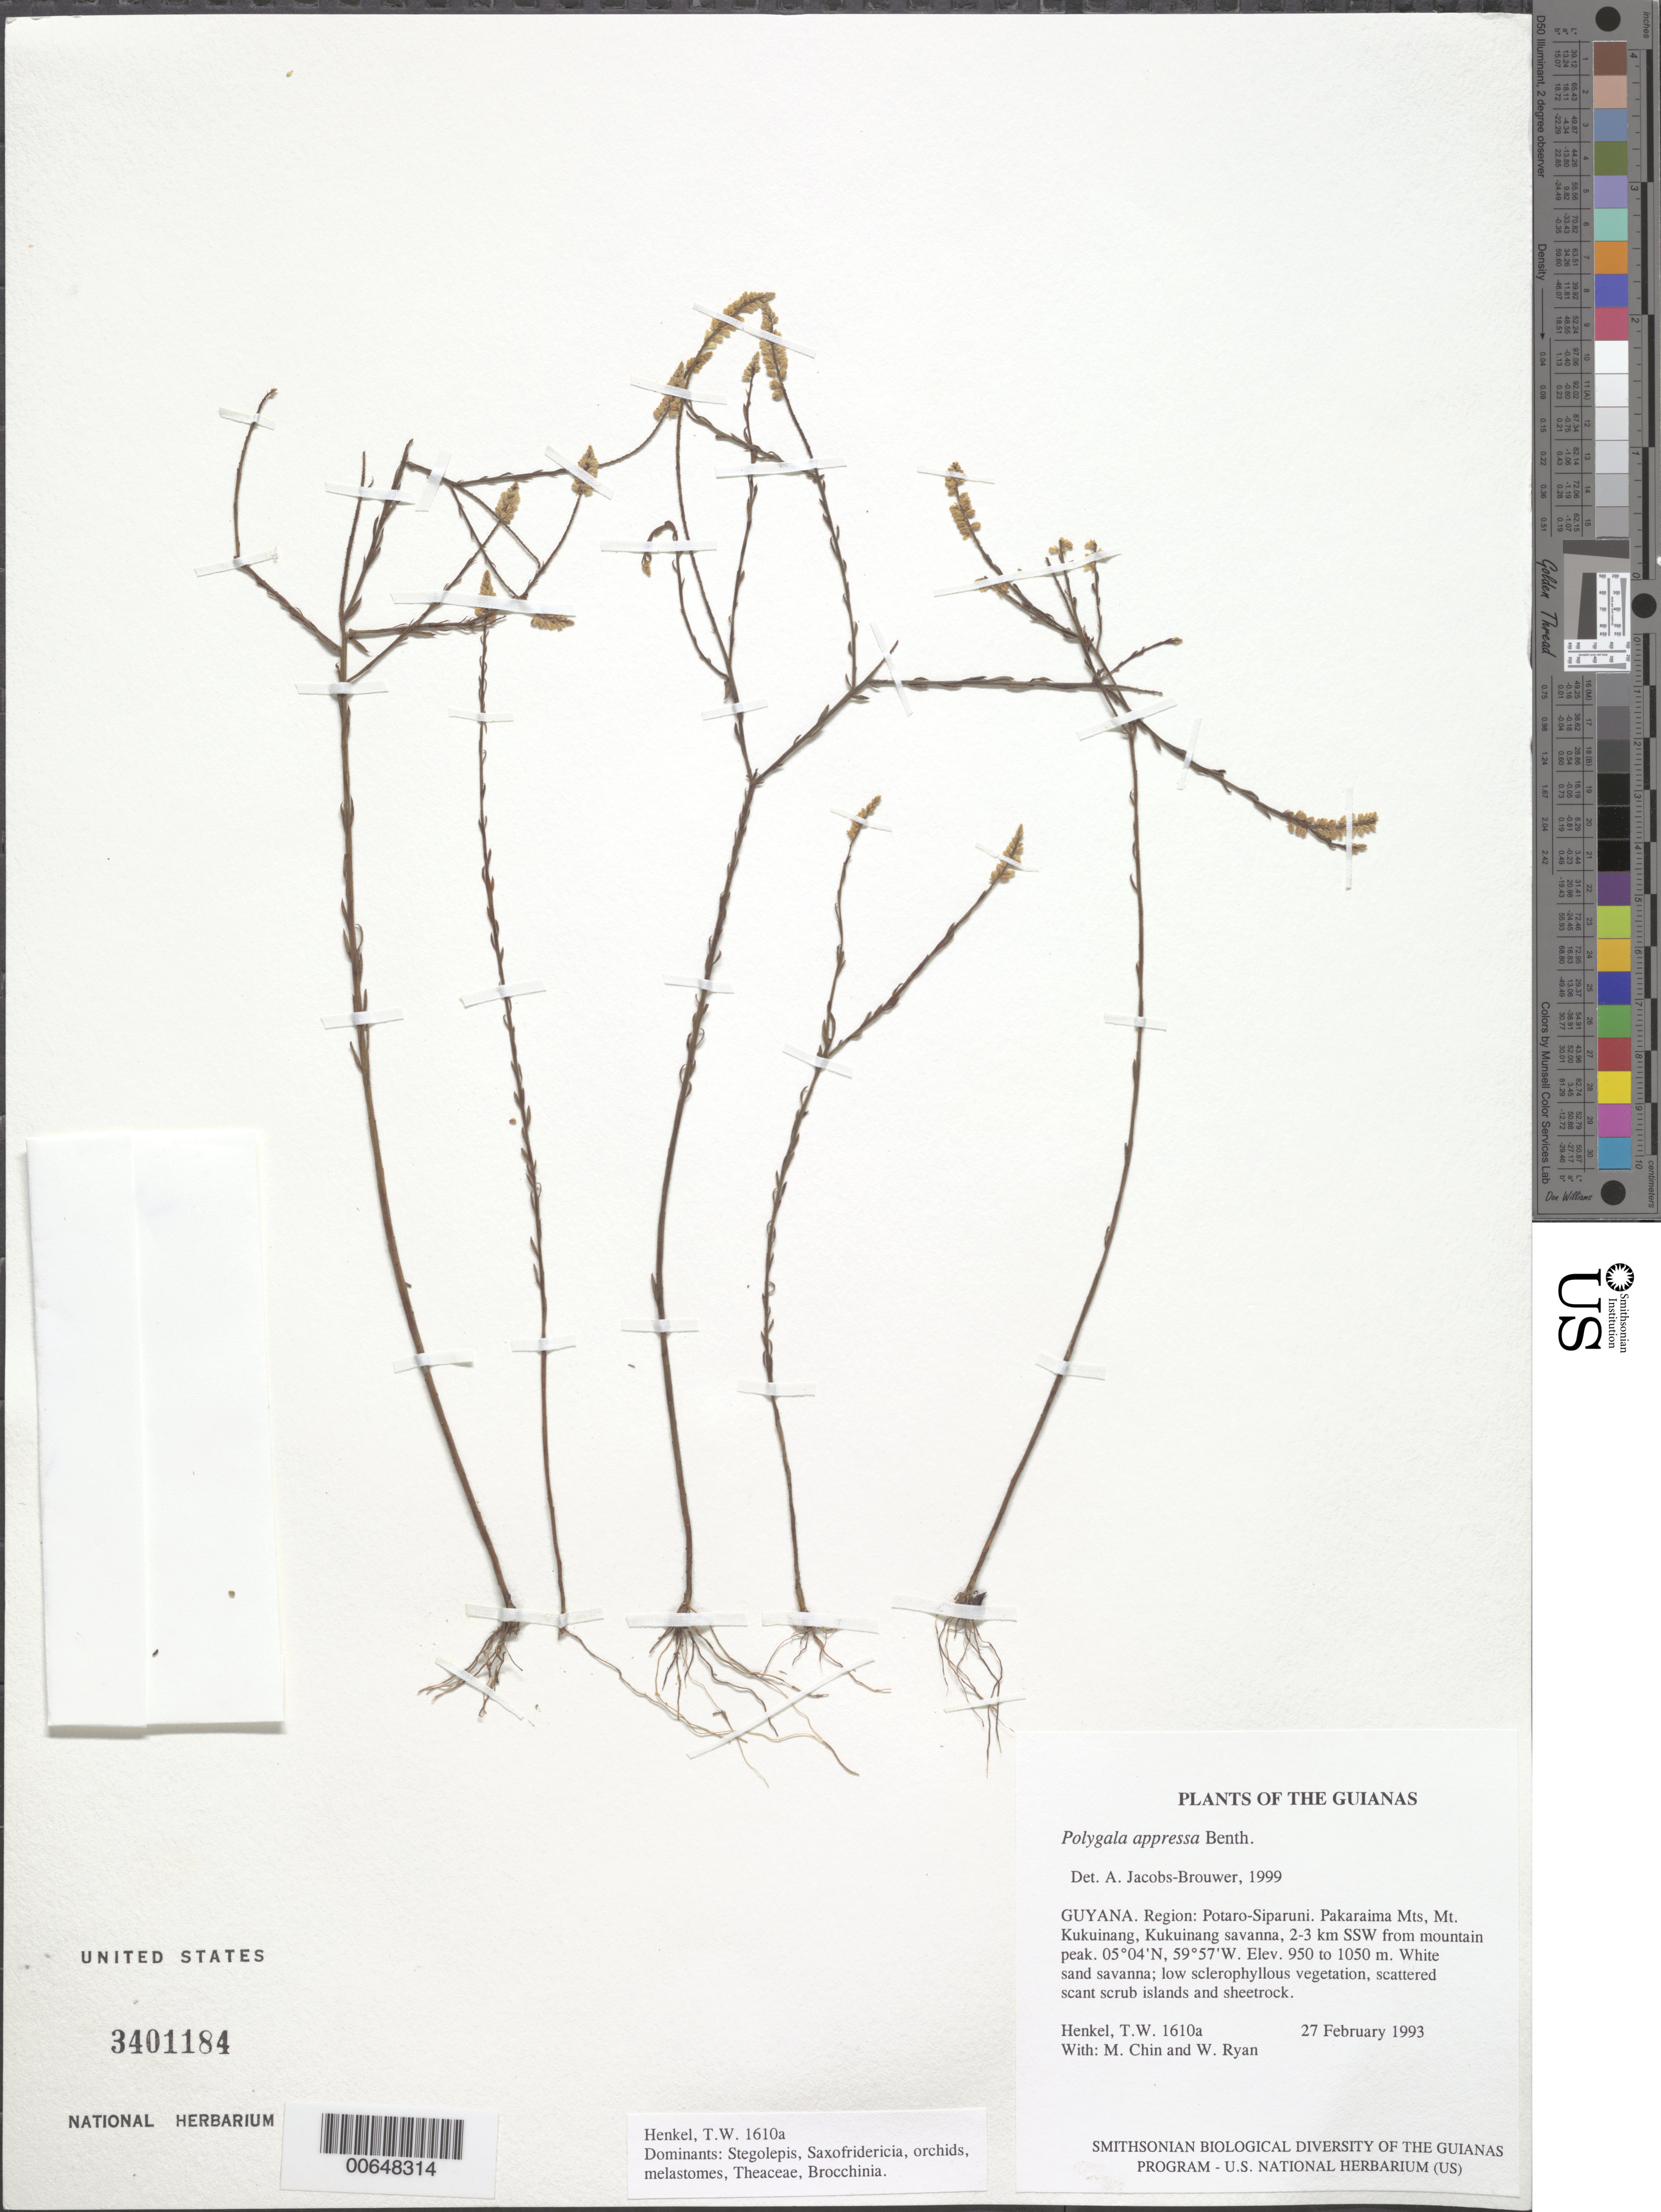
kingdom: Plantae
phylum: Tracheophyta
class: Magnoliopsida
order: Fabales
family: Polygalaceae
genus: Polygala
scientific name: Polygala appressa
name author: Benth.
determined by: Jacobs-Brouwer, A.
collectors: T. Henkel, M. Chin & W. Ryan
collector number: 1610 a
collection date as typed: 27 February 1993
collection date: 1993-02-27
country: Guyana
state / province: Potaro-Siparuni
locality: Pakaraima Mts, Mt. Kukuinang, Kukuinang savanna, 2-3 km SSW from mountain peak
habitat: White sand savanna; low sclerophyllous vegetation, scattered scant scrub islands and sheetrock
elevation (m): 950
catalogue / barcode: US 3401184